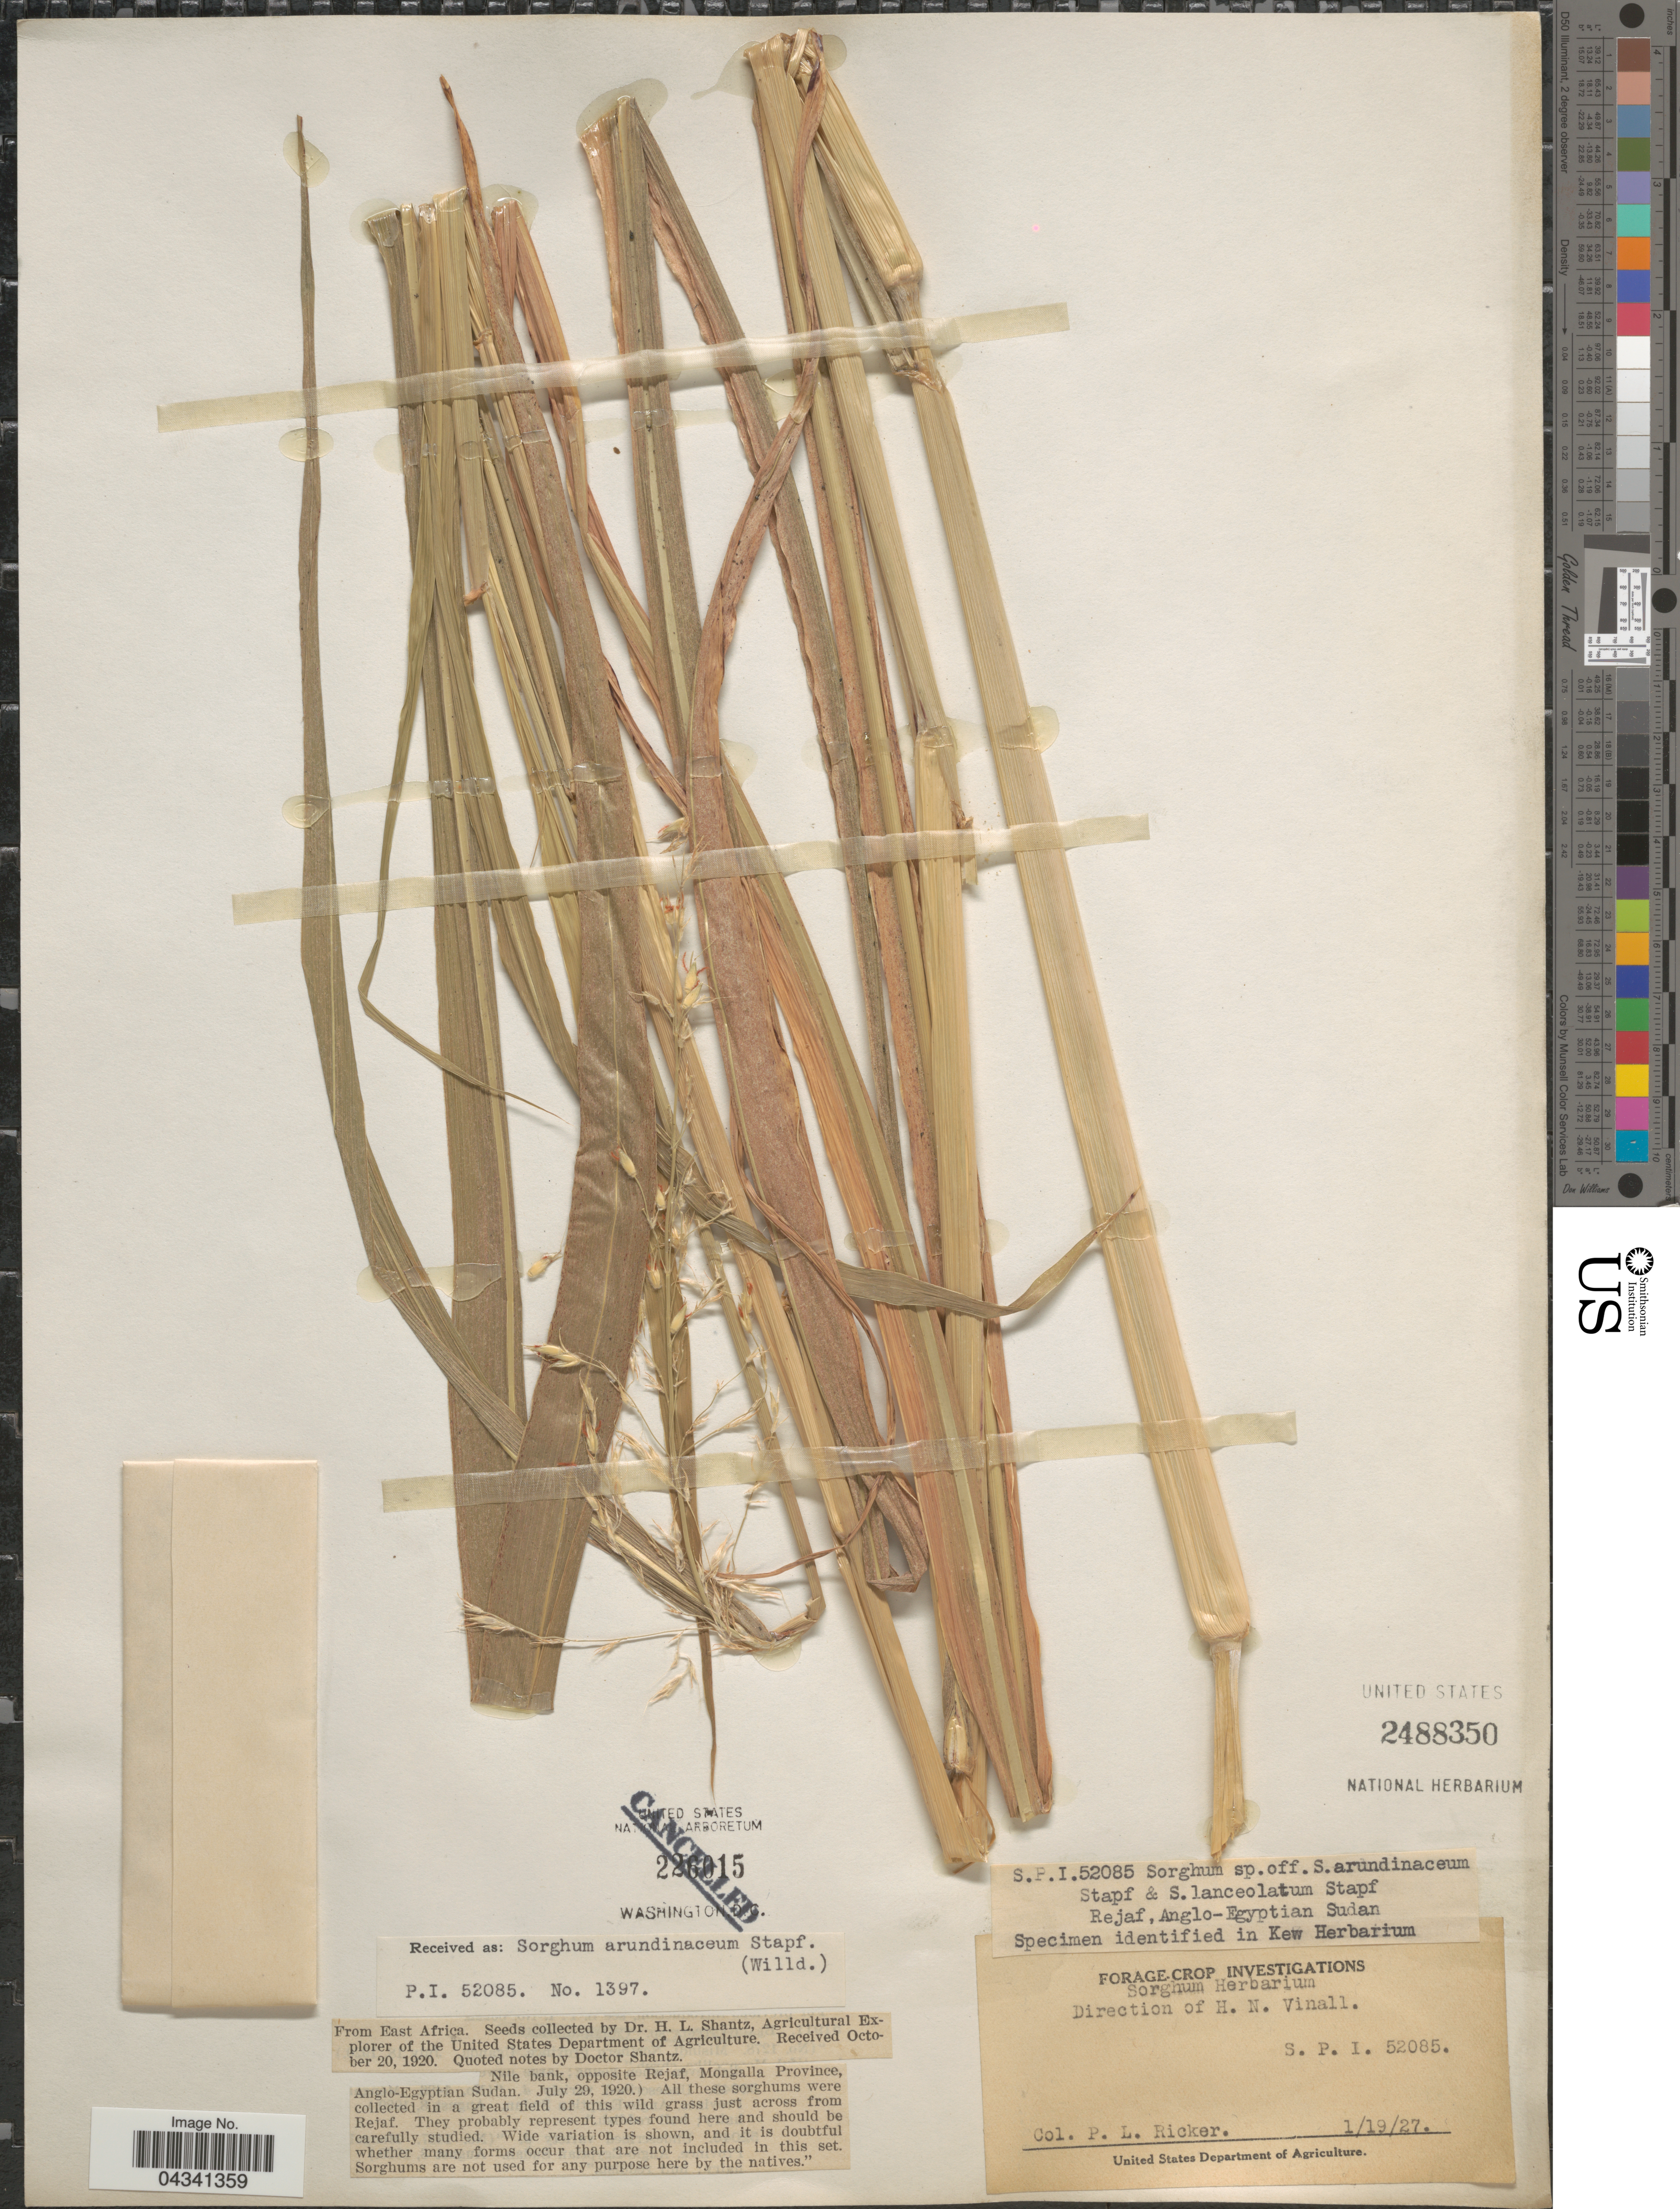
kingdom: Plantae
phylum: Tracheophyta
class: Liliopsida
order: Poales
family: Poaceae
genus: Sorghum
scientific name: Sorghum arundinaceum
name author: (Desv.) Stapf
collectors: P. Ricker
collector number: S.P.I. 52085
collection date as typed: Transcribed d/m/y: 19/1/27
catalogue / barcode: US 2488350